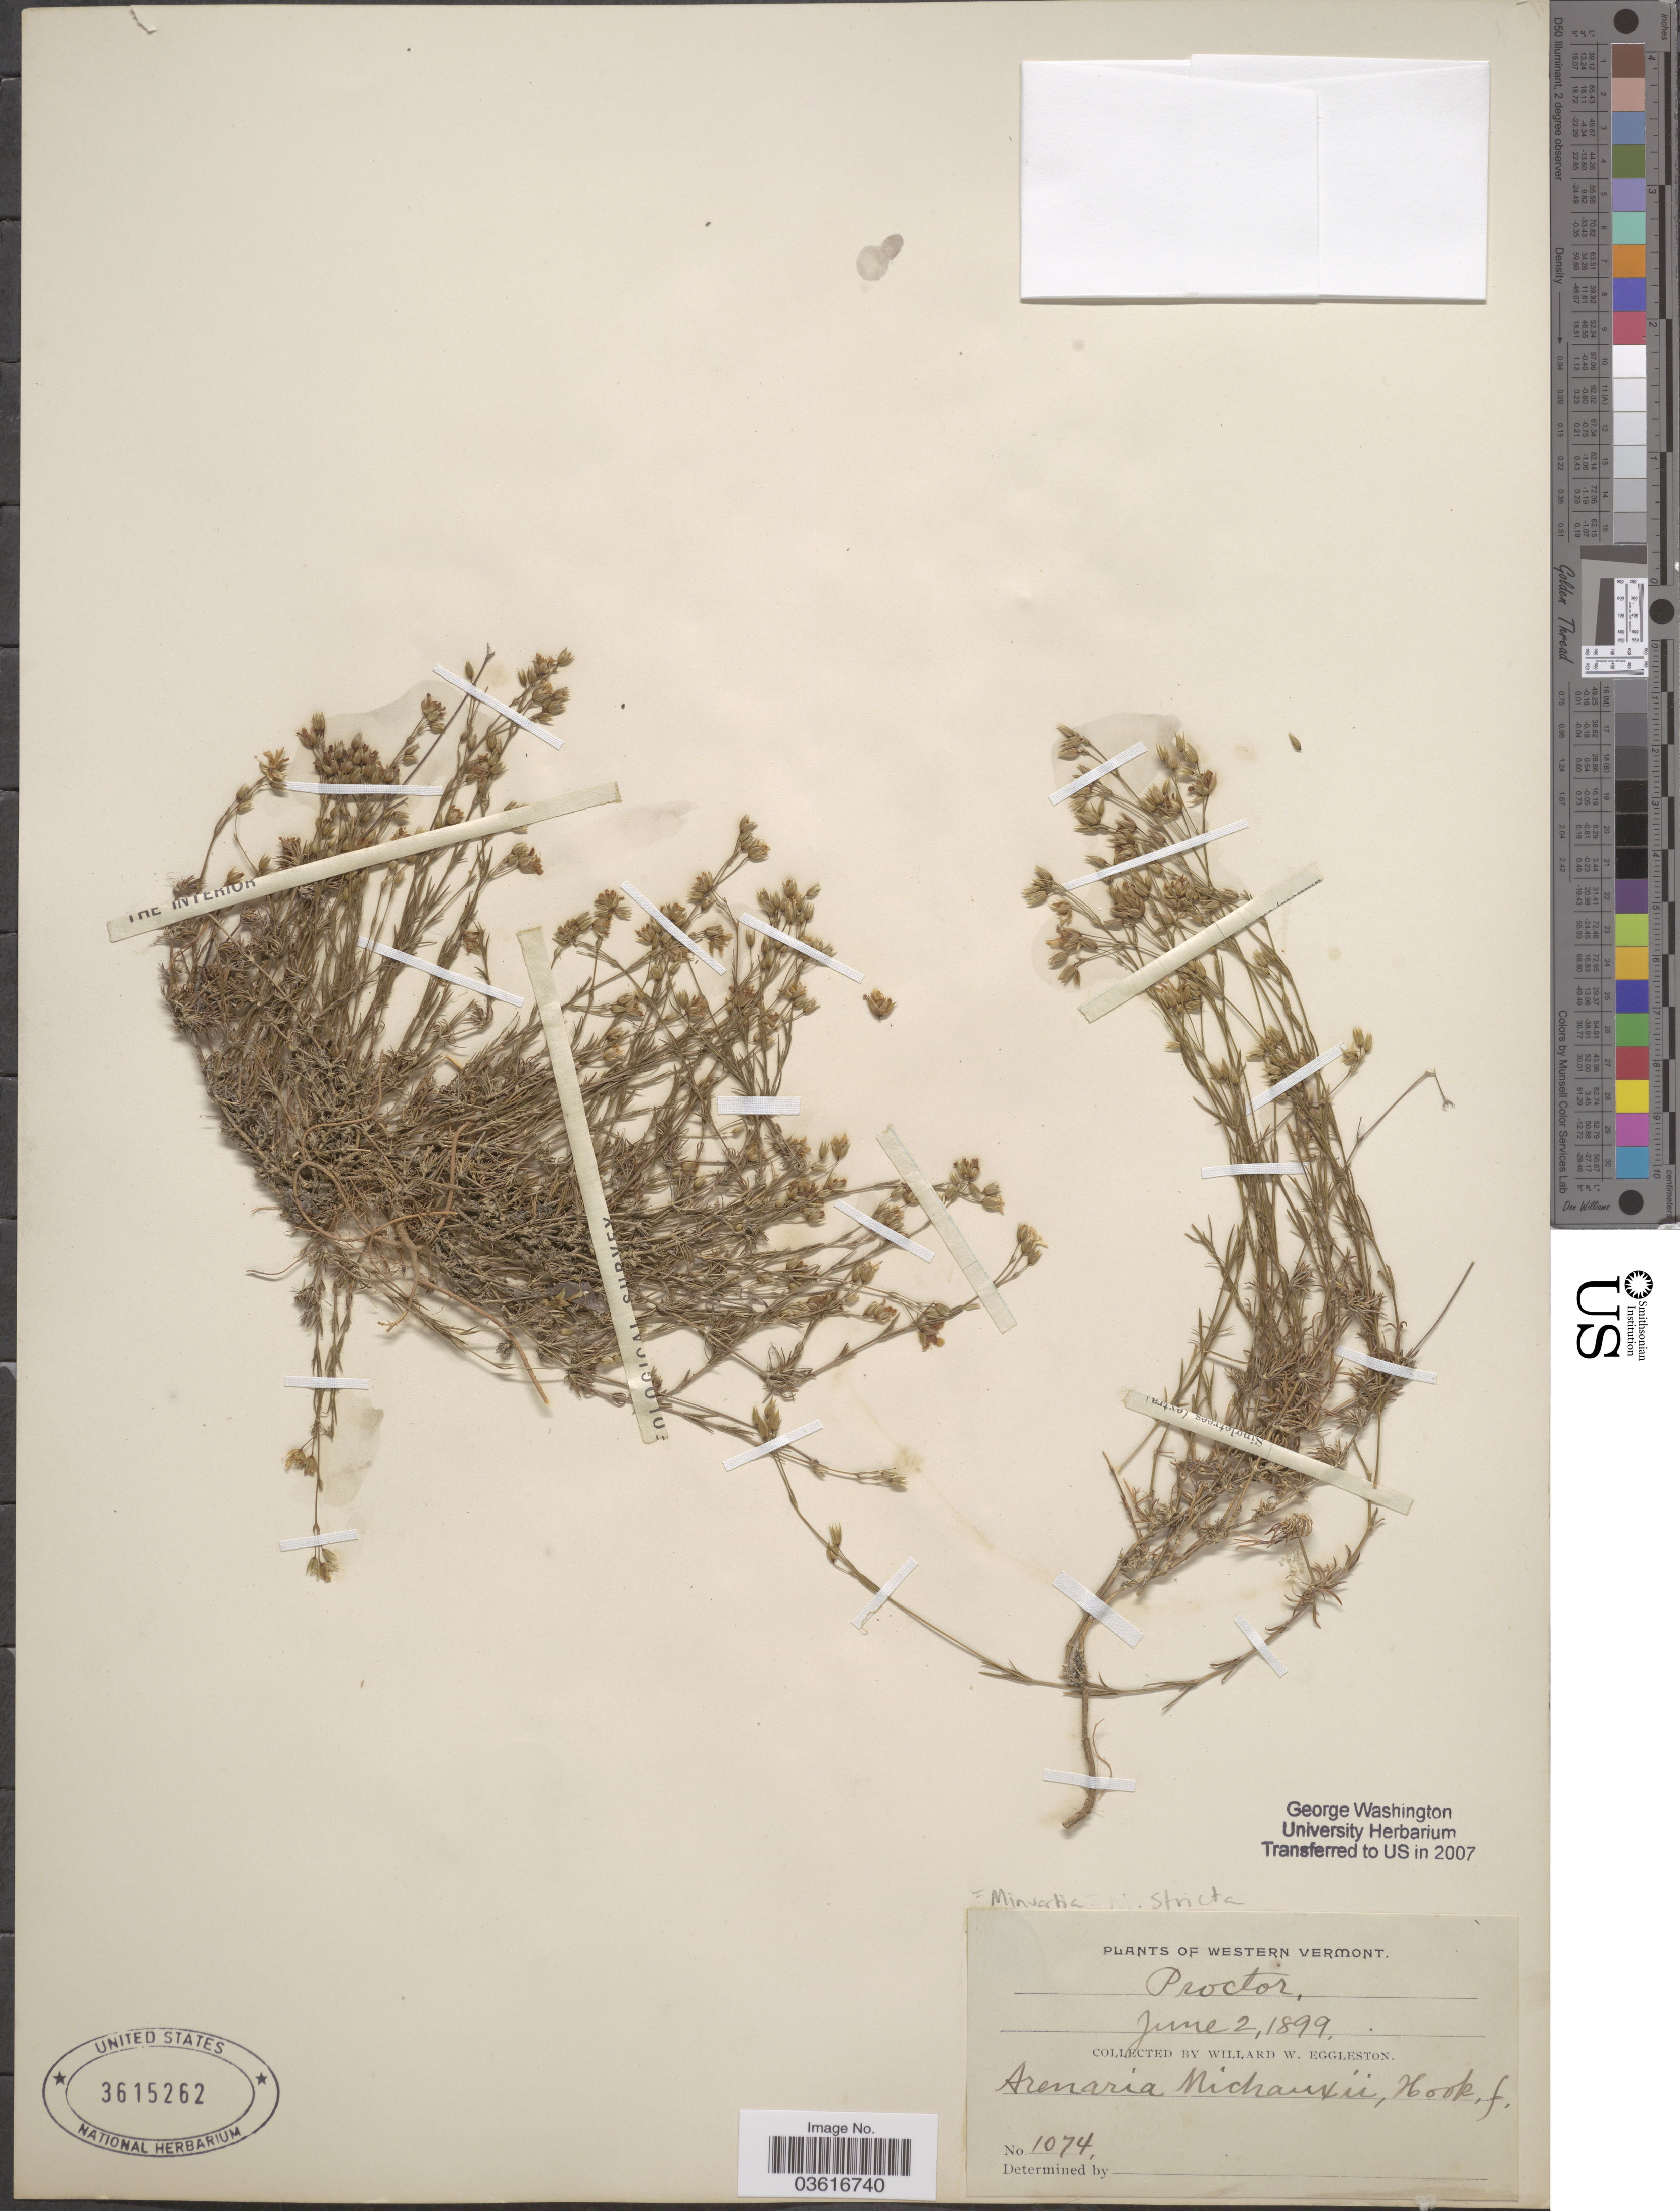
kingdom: Plantae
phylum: Tracheophyta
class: Magnoliopsida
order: Caryophyllales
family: Caryophyllaceae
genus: Minuartia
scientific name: Minuartia stricta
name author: (Sw.) Hiern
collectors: W. W. Eggleston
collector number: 1074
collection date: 1899-06-02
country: United States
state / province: Vermont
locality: Western Vermont. Proctor.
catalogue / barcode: US 3615262